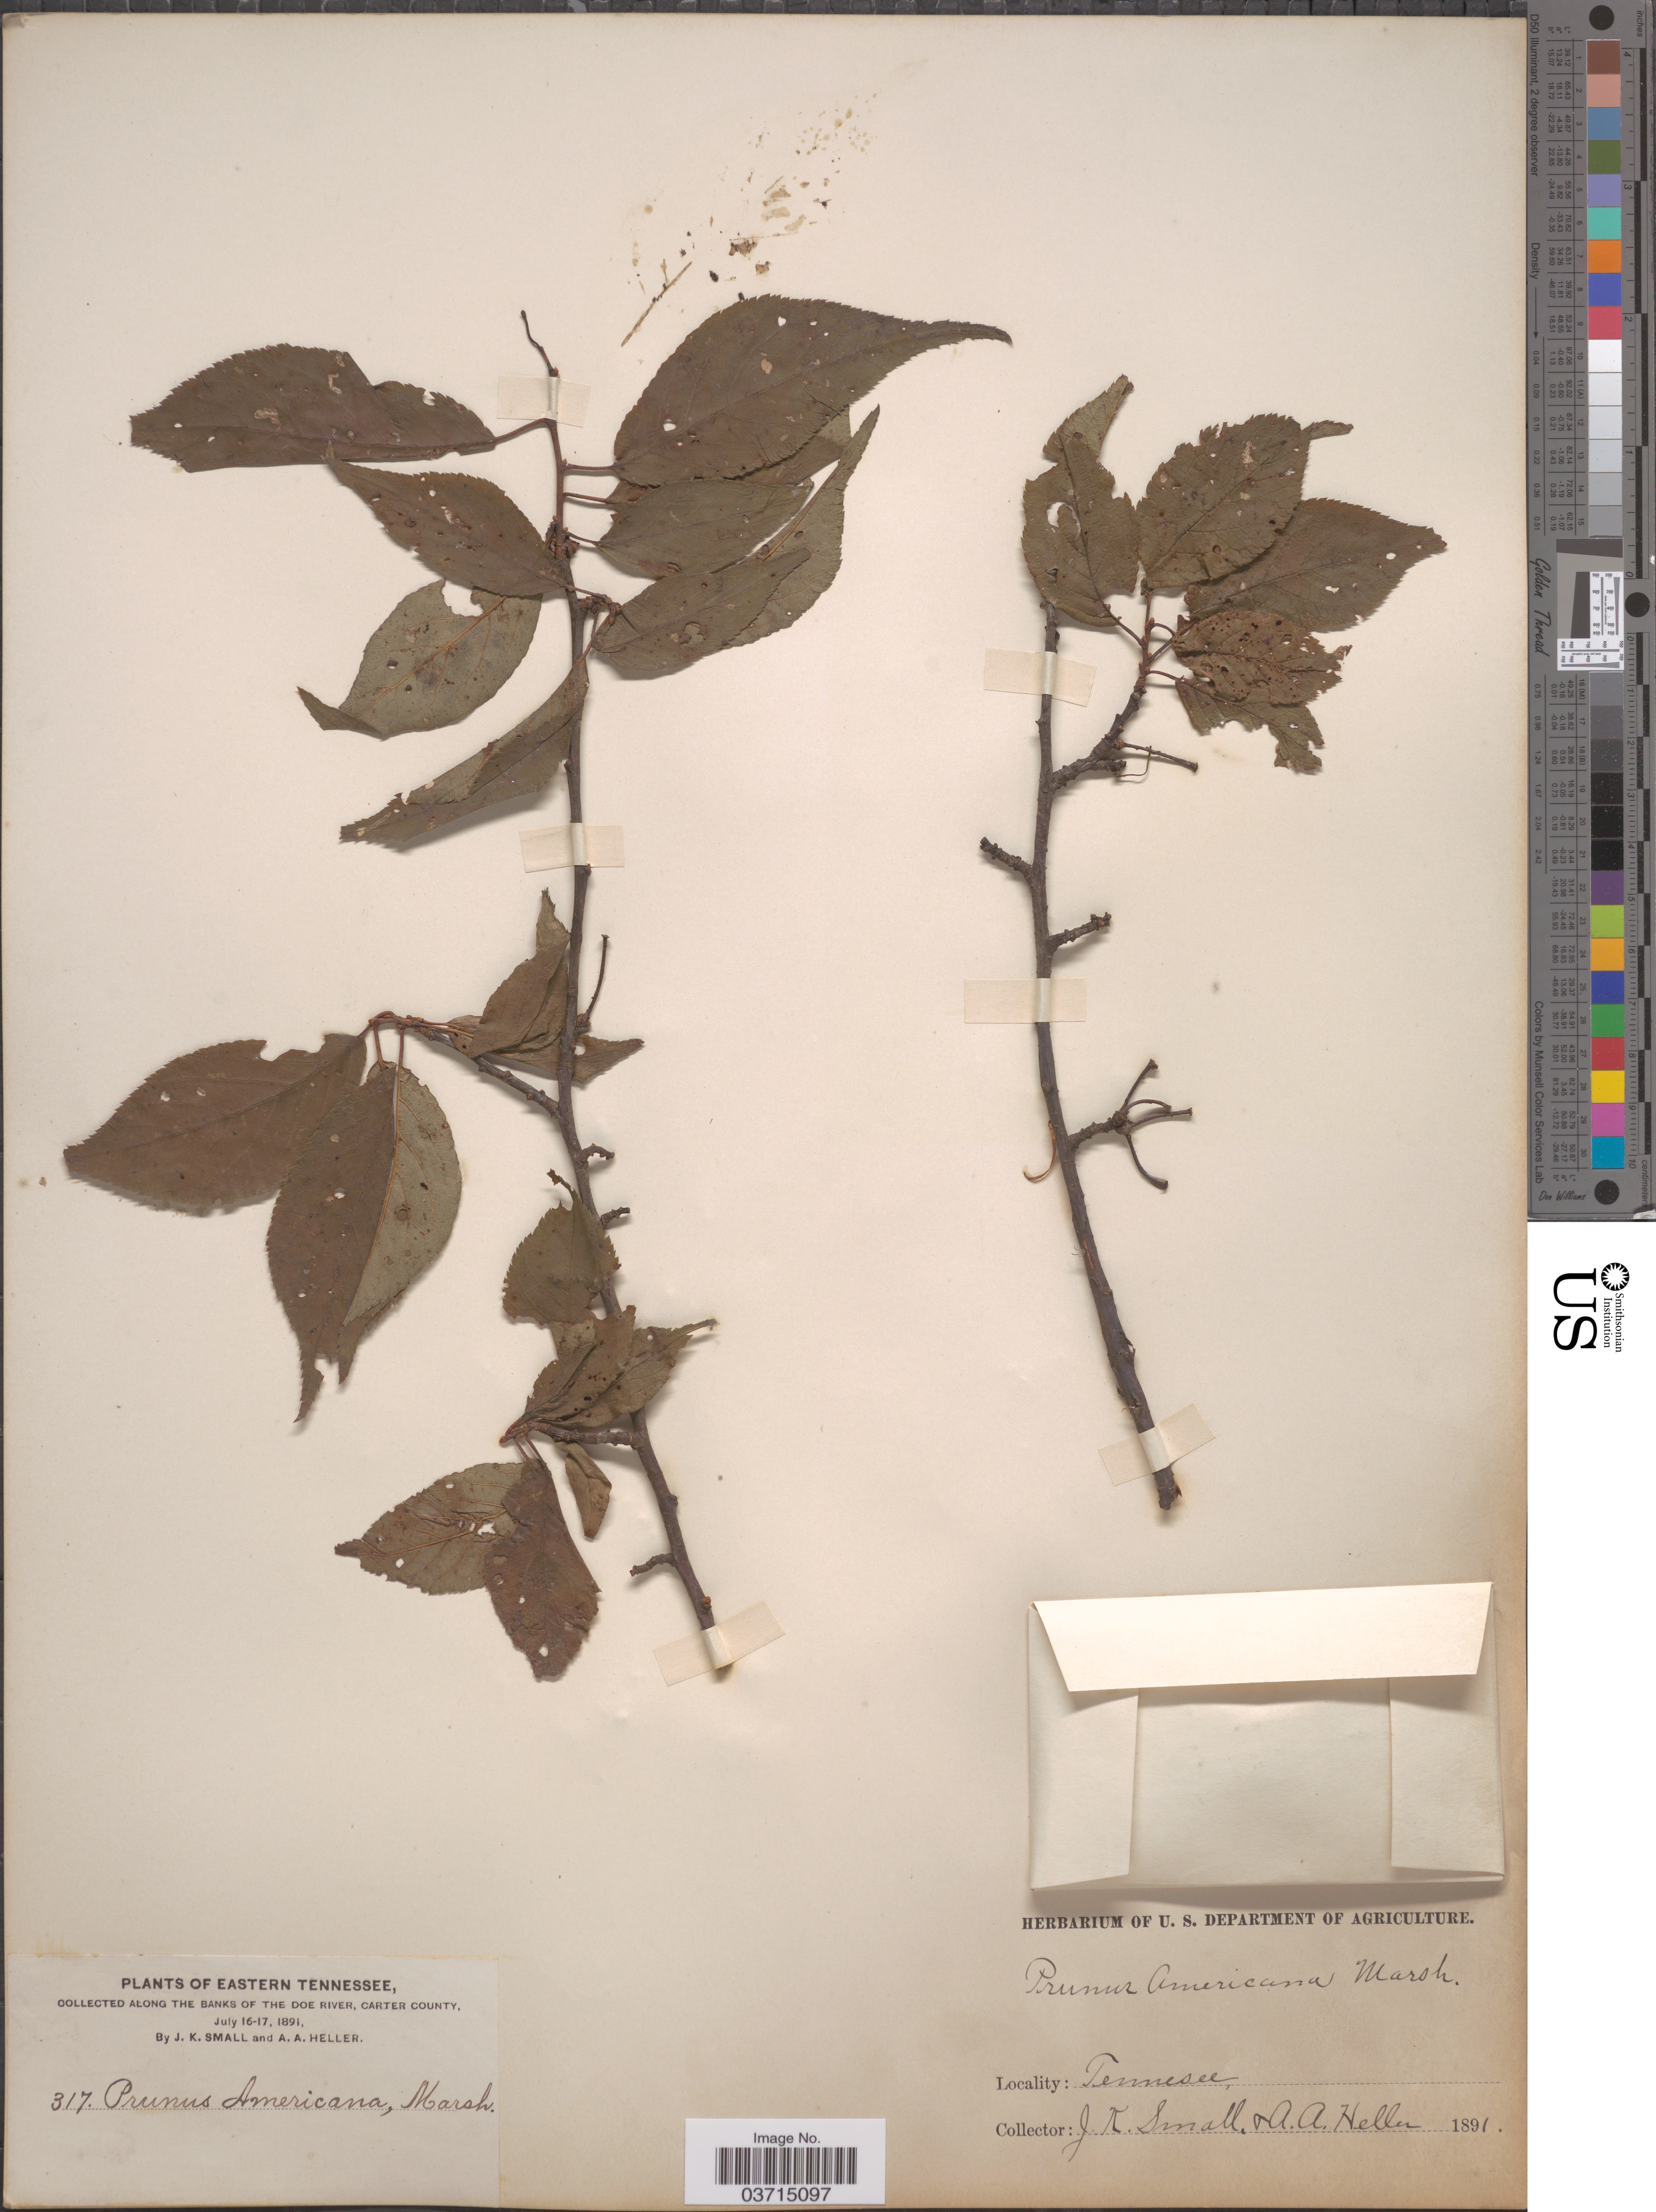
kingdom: Plantae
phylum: Tracheophyta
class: Magnoliopsida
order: Rosales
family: Rosaceae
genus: Prunus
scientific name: Prunus americana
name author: Marshall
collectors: J. K. Small & A. A. Heller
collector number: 317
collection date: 1891-07-16/1891-07-17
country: United States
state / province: Tennessee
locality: Eastern Tennessee, along the banks of the Doe River, Carter County.